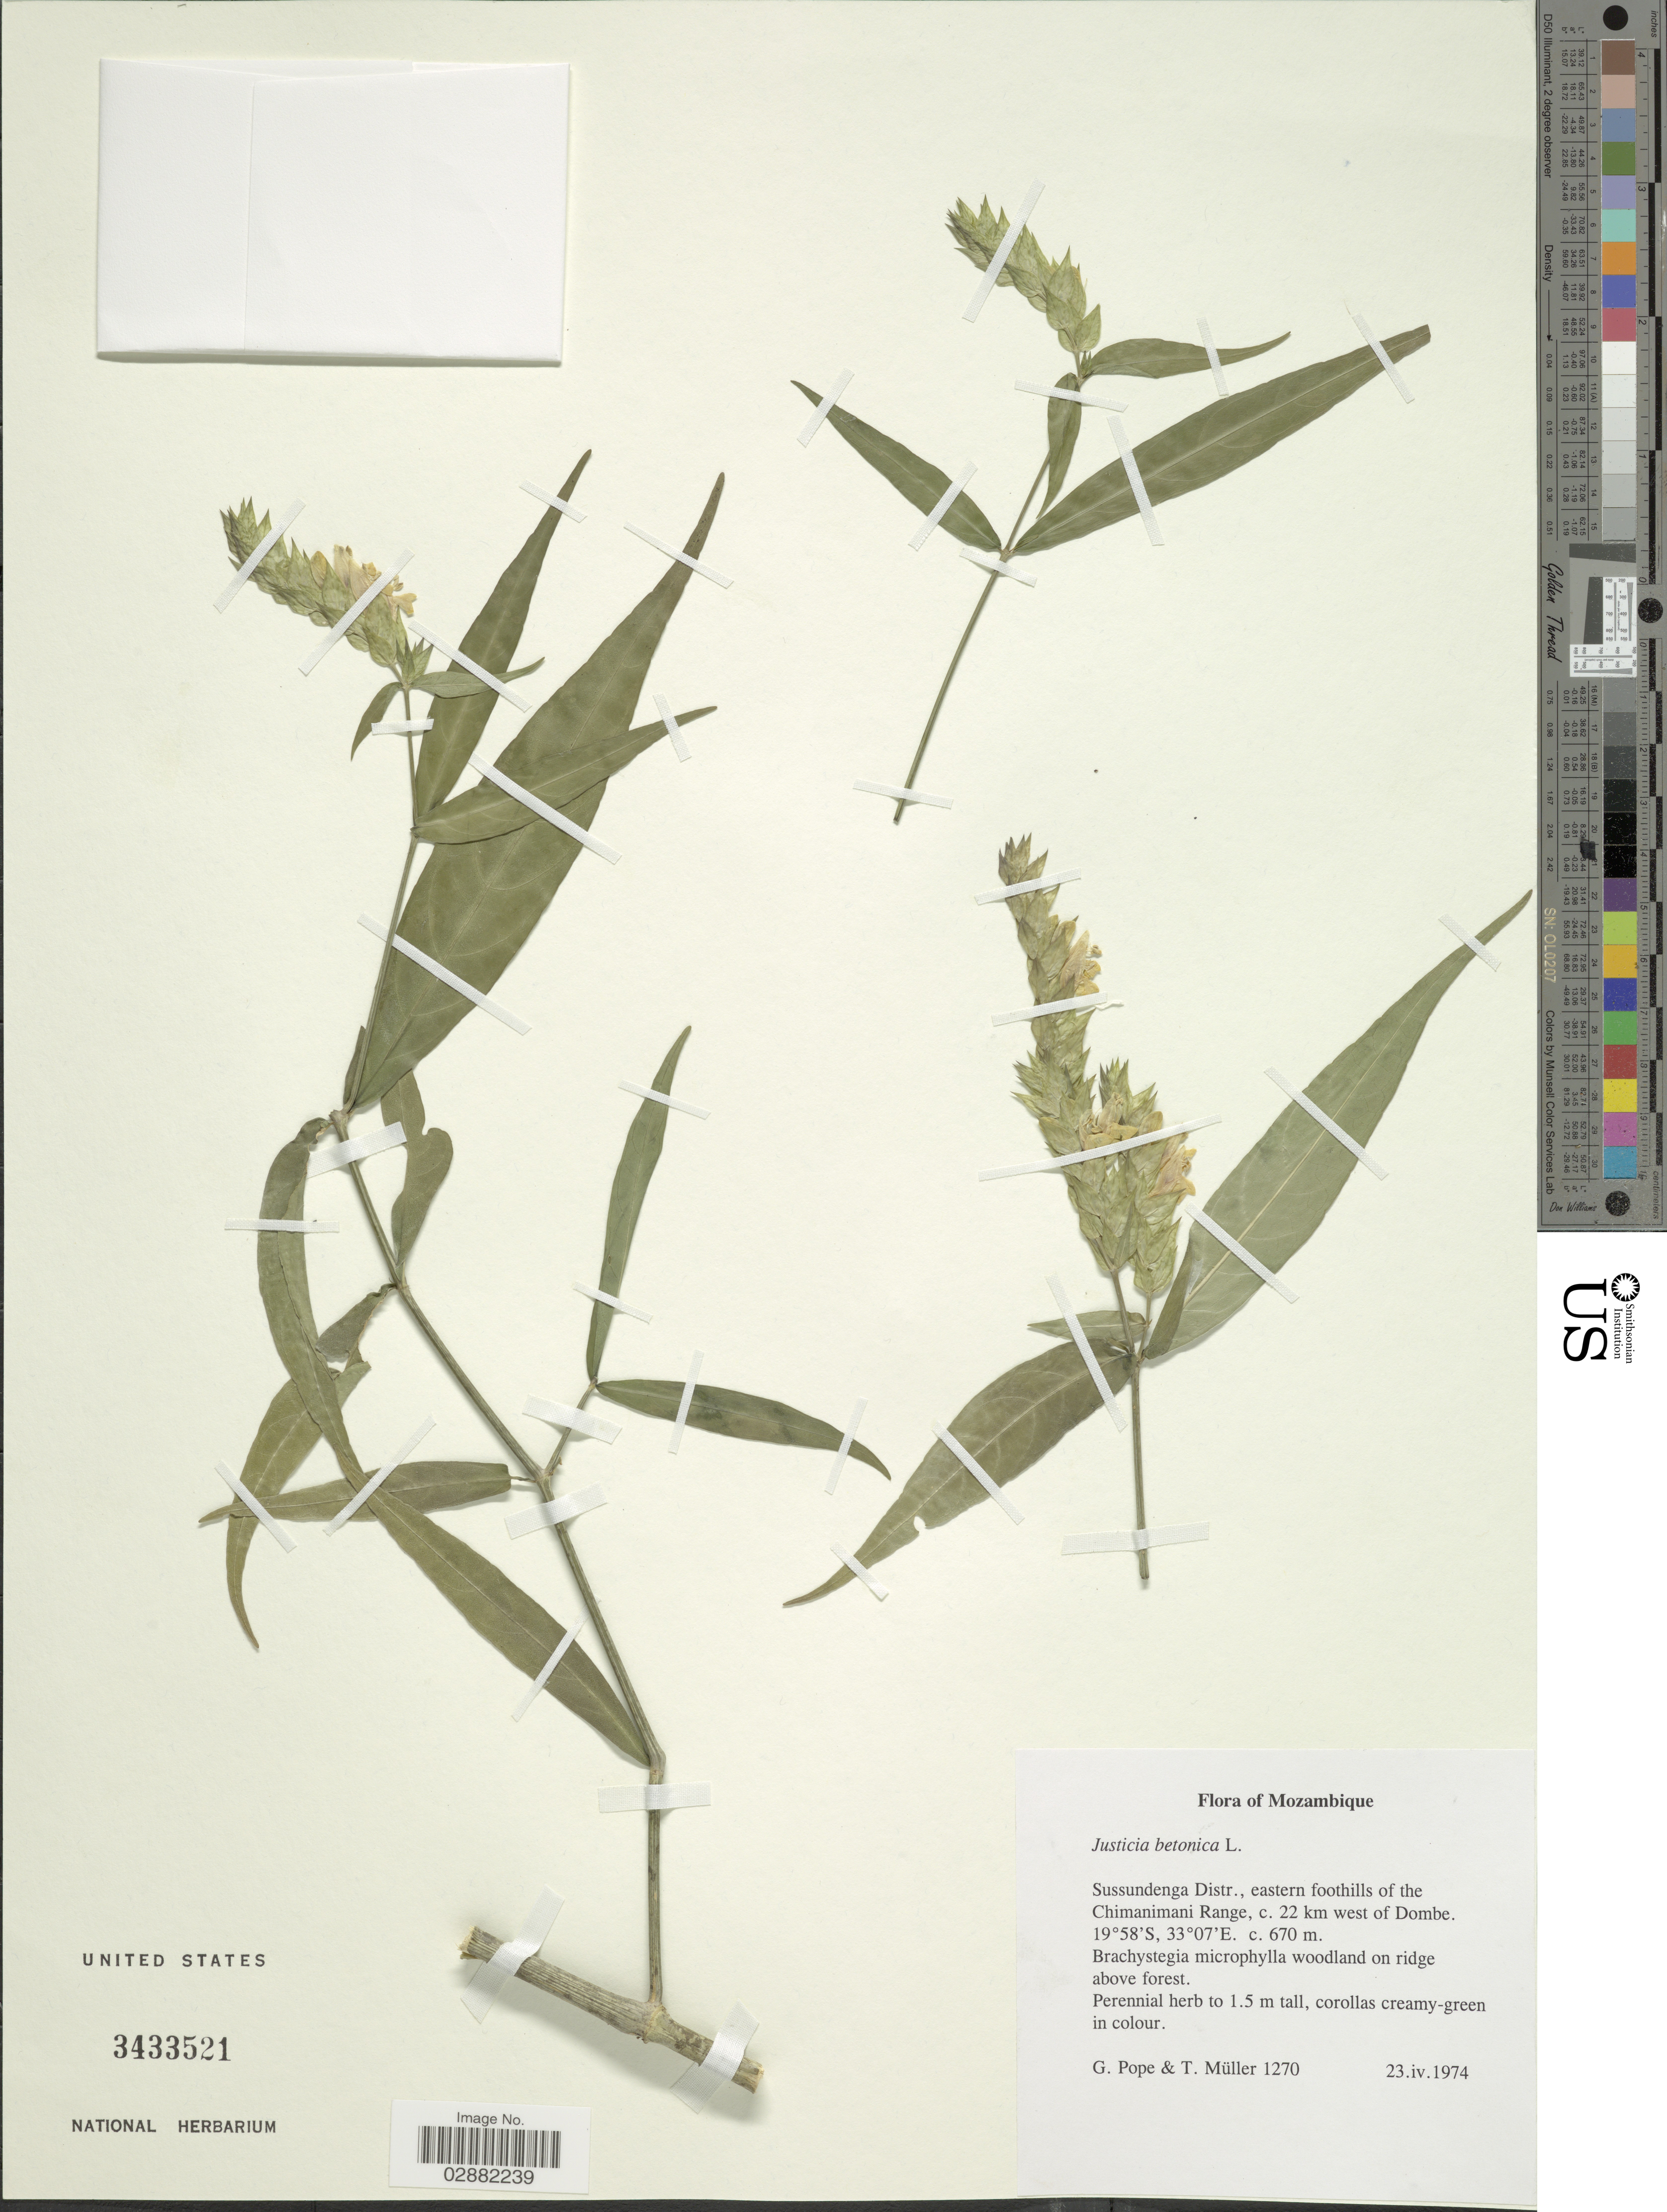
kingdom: Plantae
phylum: Tracheophyta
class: Magnoliopsida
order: Lamiales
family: Acanthaceae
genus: Justicia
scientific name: Justicia betonica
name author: L.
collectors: G. Pope & T. Müller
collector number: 1270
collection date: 1974-04-23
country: Mozambique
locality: Sussundenga Distr., eastern foothills of the Chimanimani Range, c. 22 km west of Dombe.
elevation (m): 670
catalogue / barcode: US 3433521